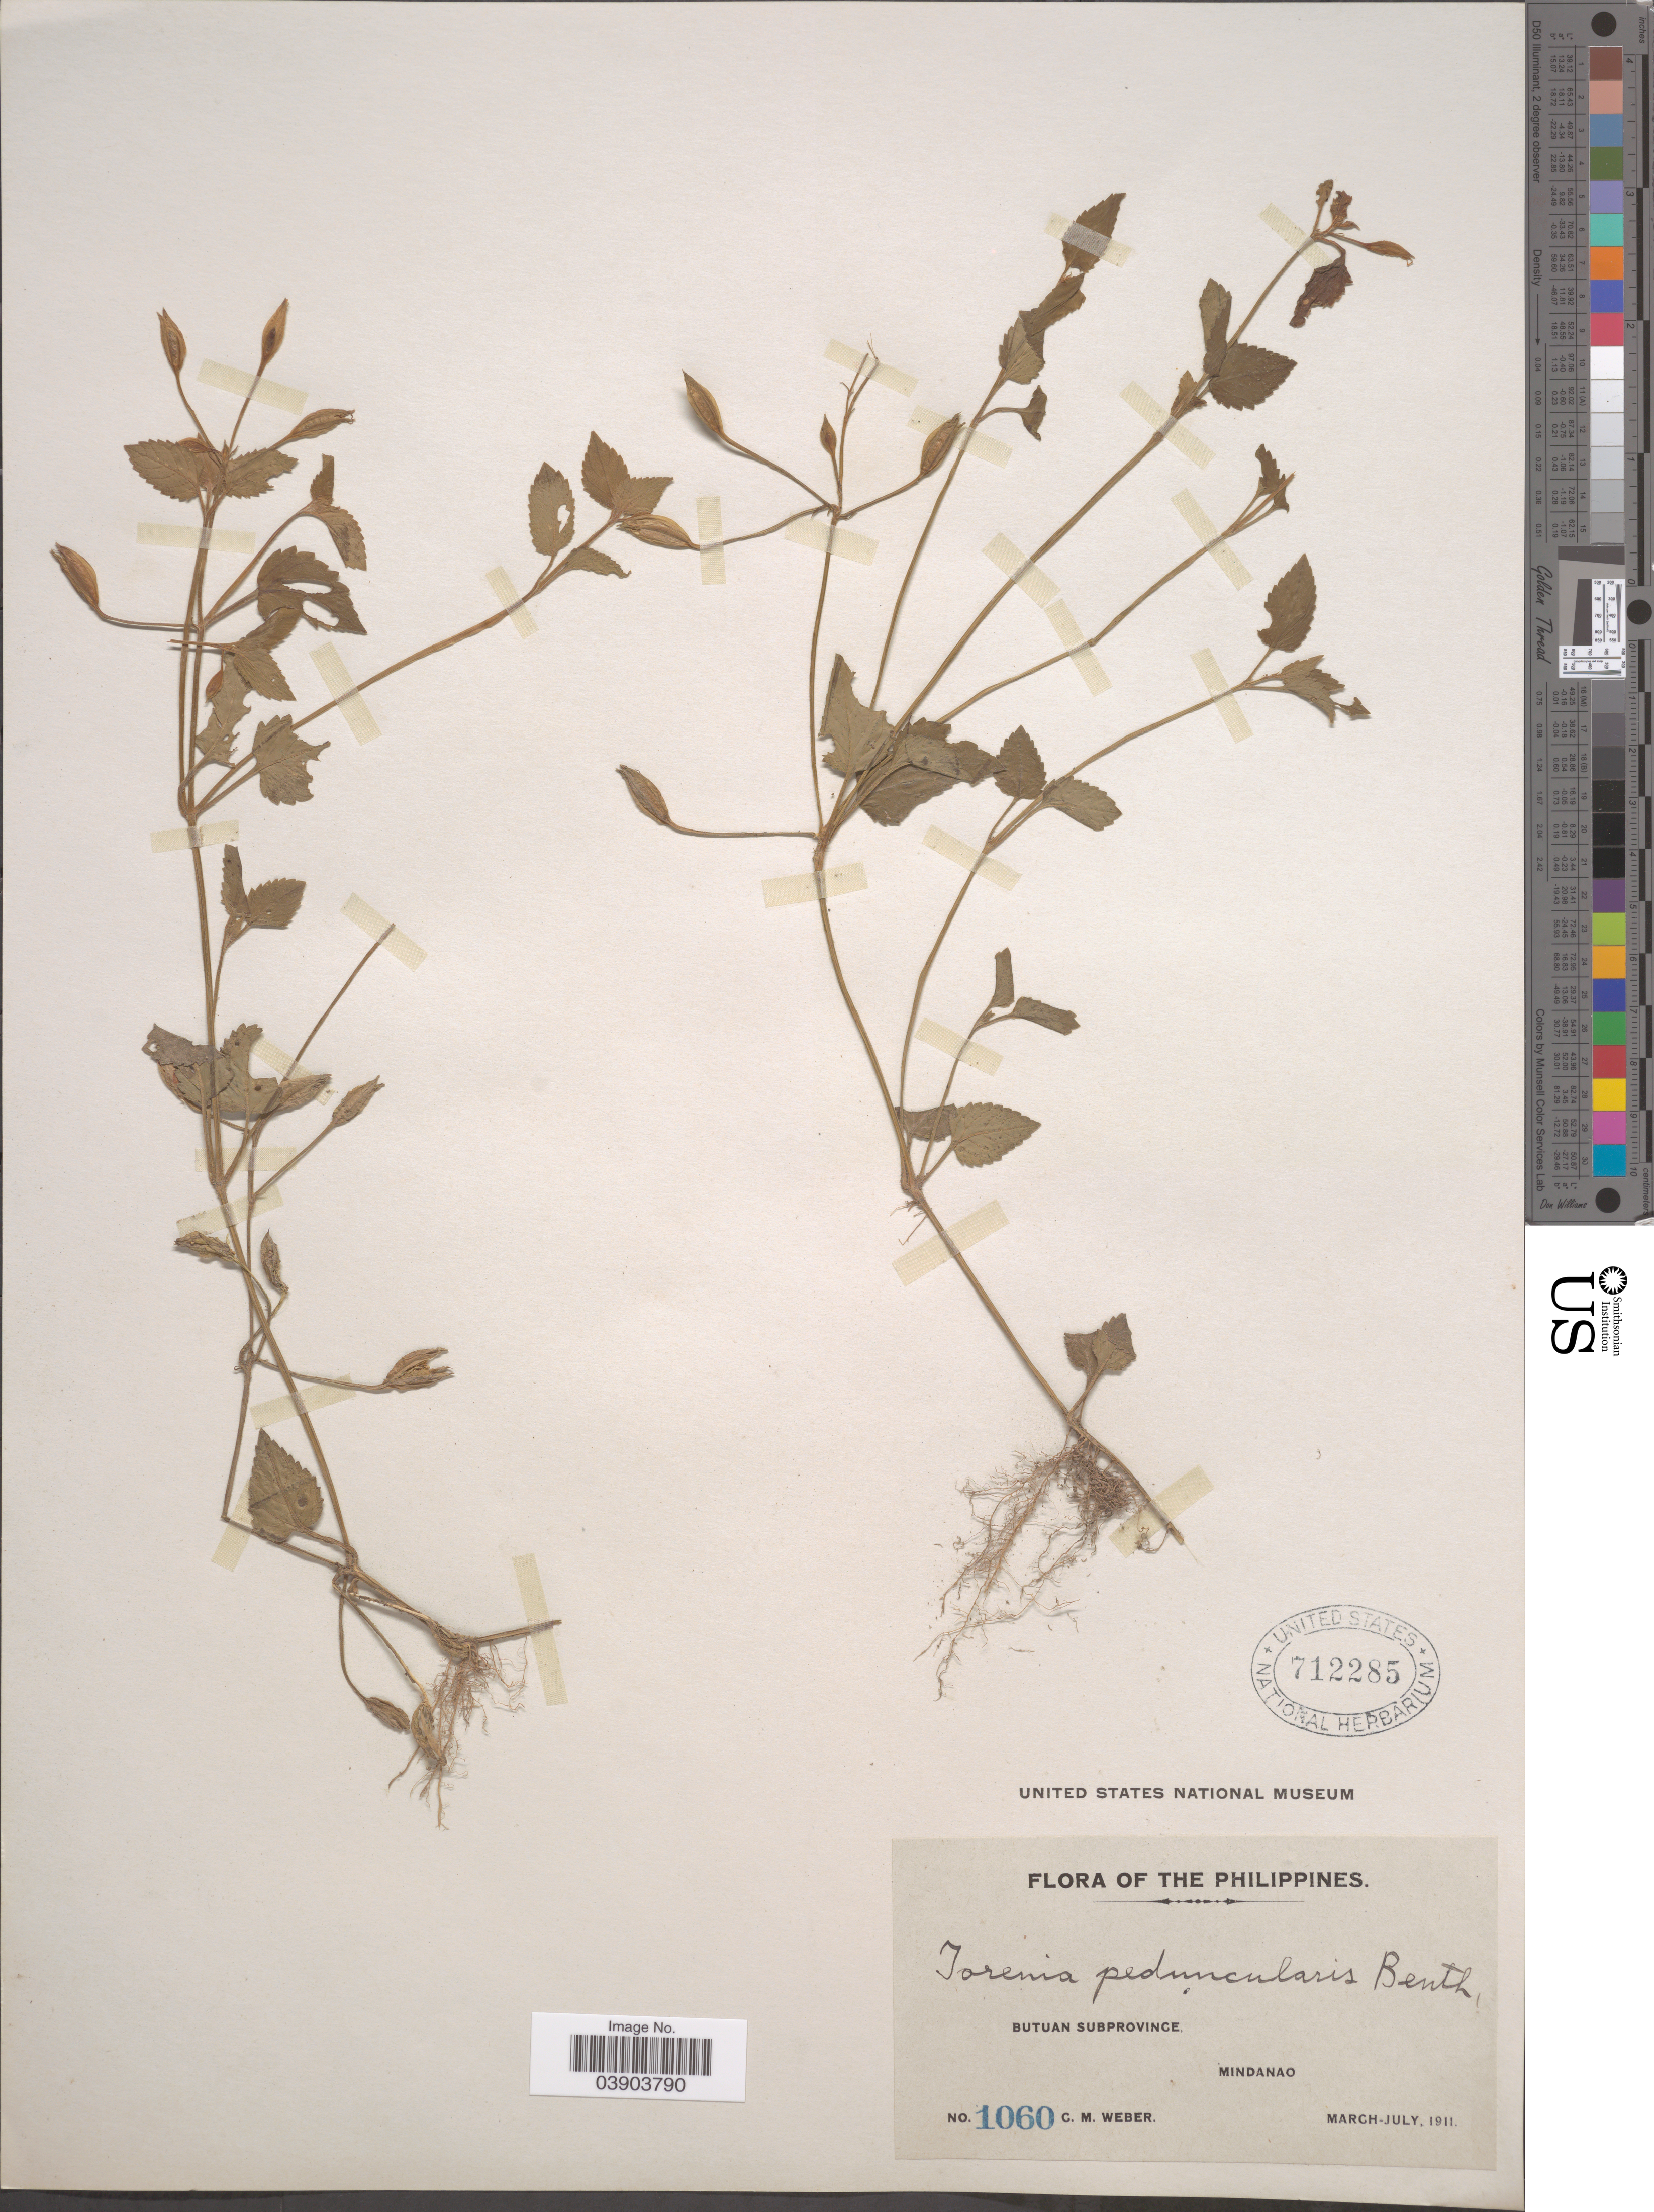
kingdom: Plantae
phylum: Tracheophyta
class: Magnoliopsida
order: Lamiales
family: Linderniaceae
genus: Torenia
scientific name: Torenia peduncularis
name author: Benth.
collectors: C. M. Weber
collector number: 1060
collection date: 1911-03/1911-07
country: Philippines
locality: Butuan Subprovince. Mindanao.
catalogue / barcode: US 712285